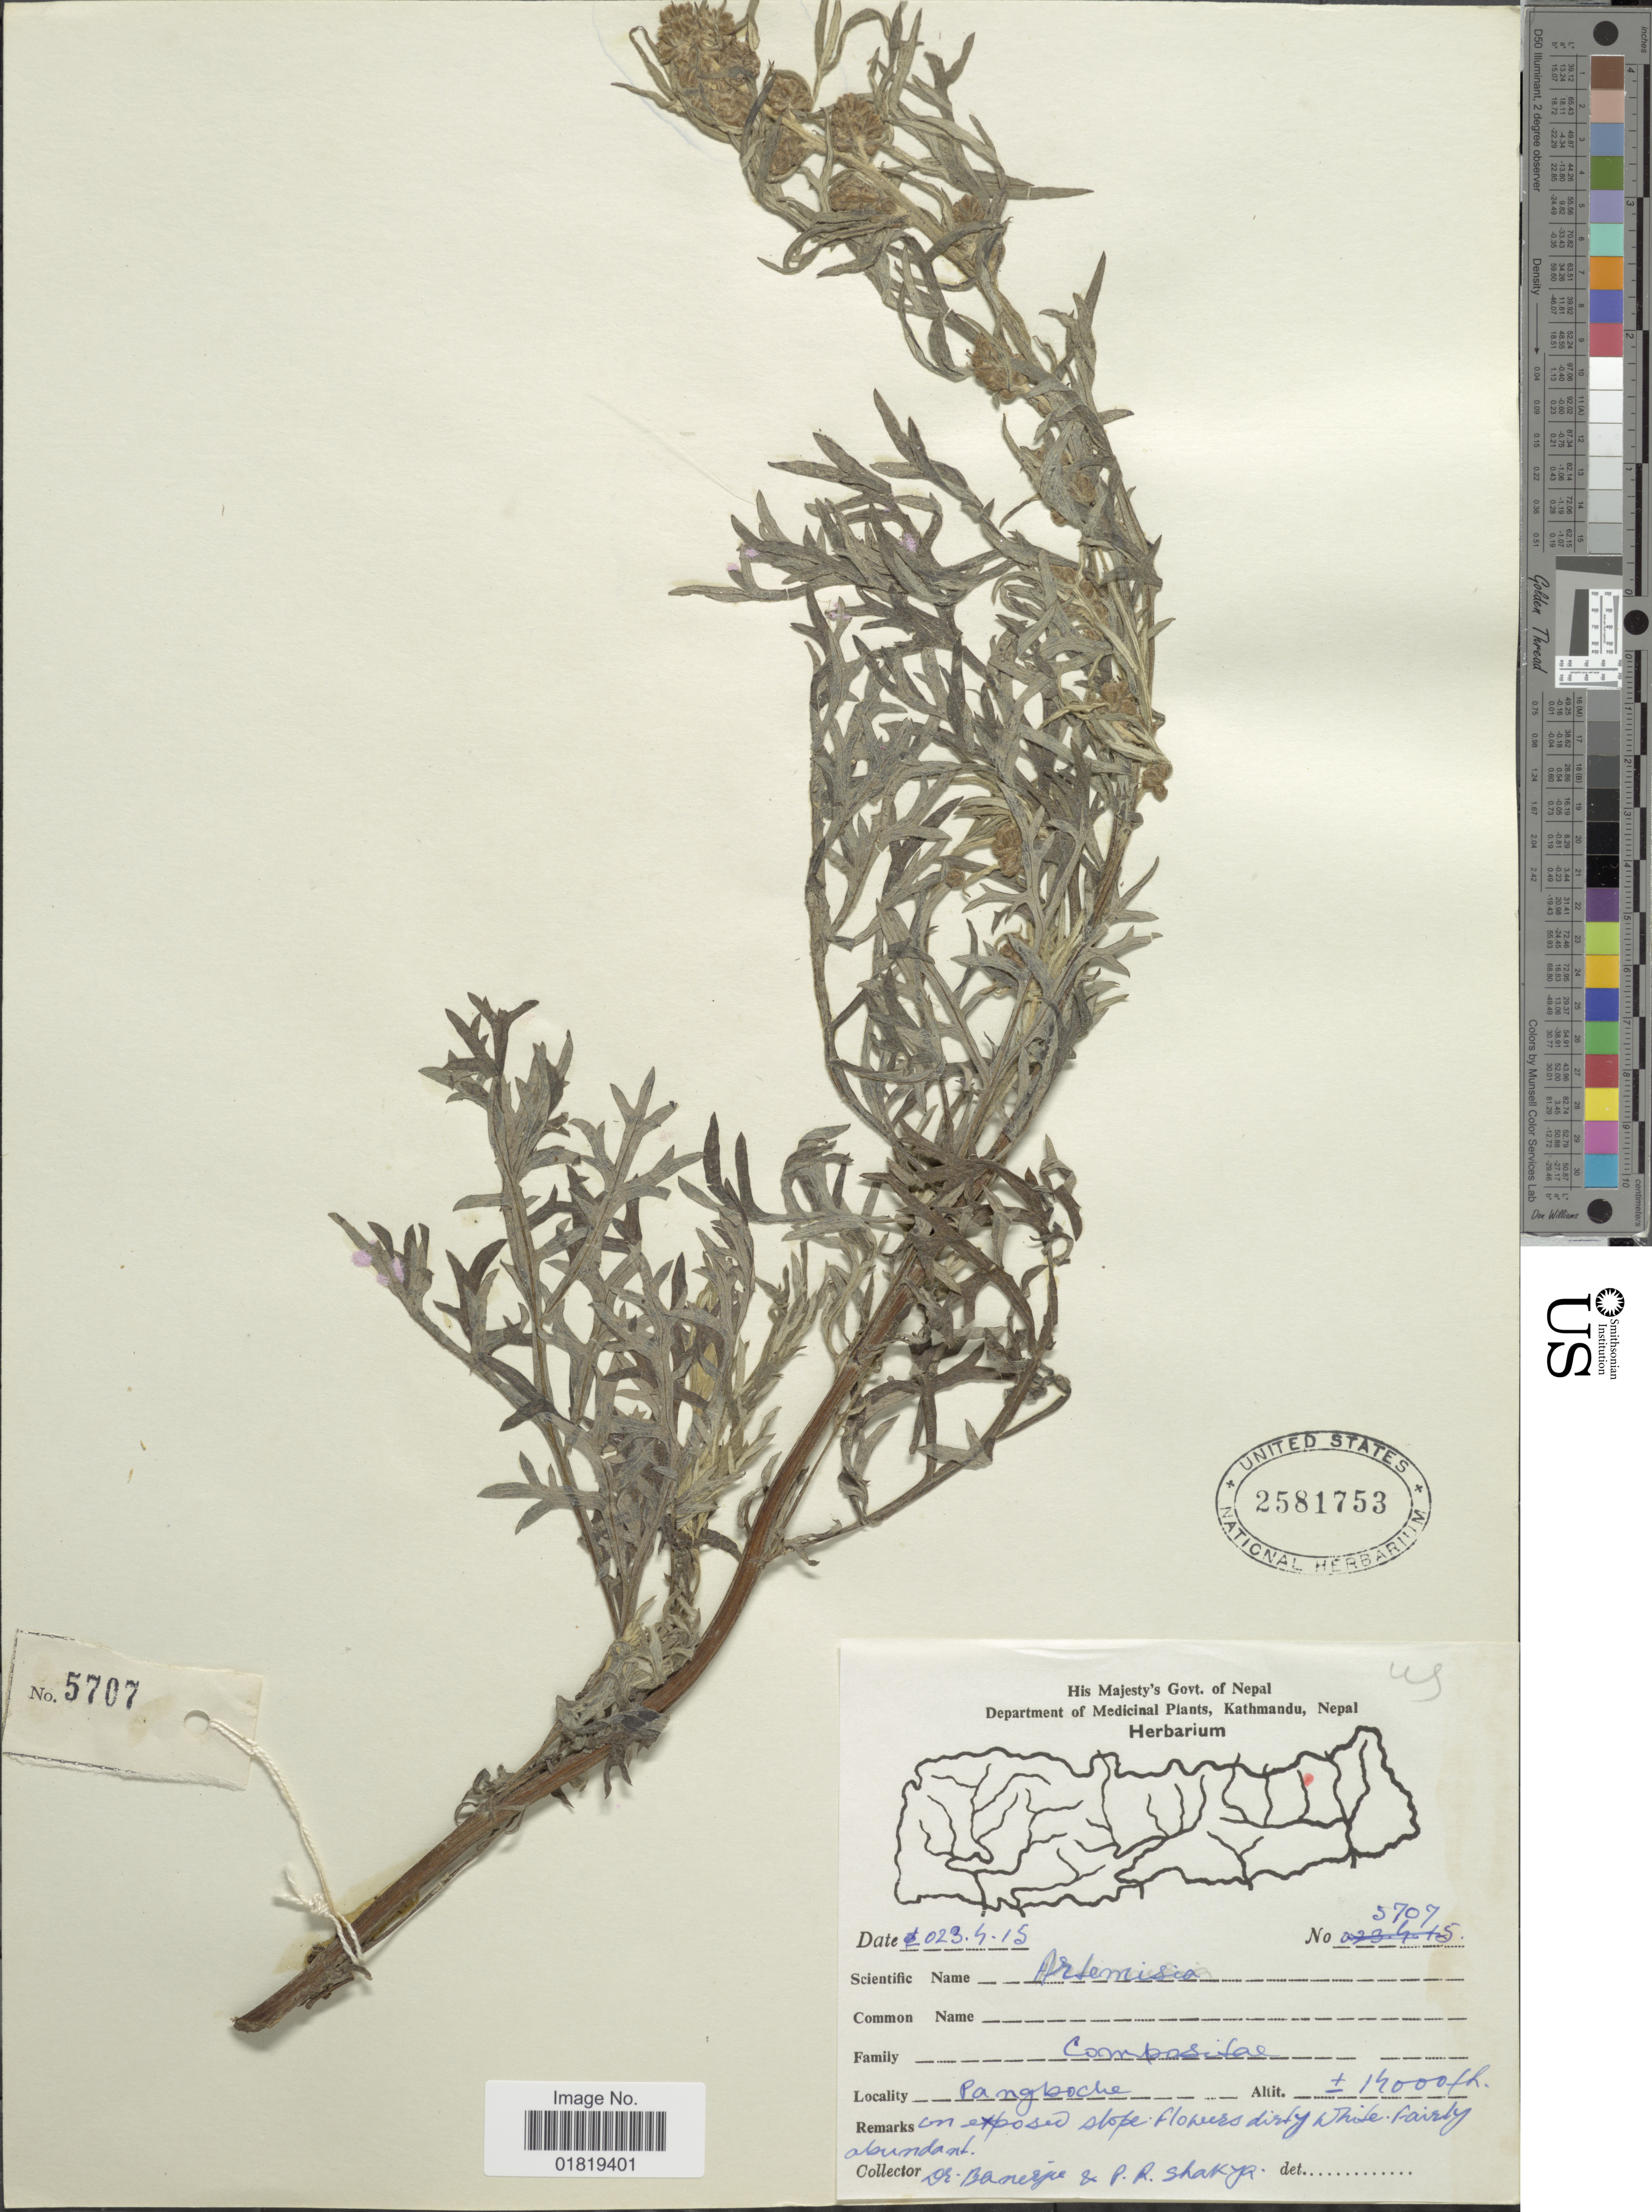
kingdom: Plantae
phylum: Tracheophyta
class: Magnoliopsida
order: Asterales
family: Asteraceae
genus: Artemisia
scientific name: Artemisia sp.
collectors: -. Banerjee & P. Shakya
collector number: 5707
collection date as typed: Transcribed d/m/y: 23/4/15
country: Nepal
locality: Pangaboche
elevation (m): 4267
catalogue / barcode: US 2581753